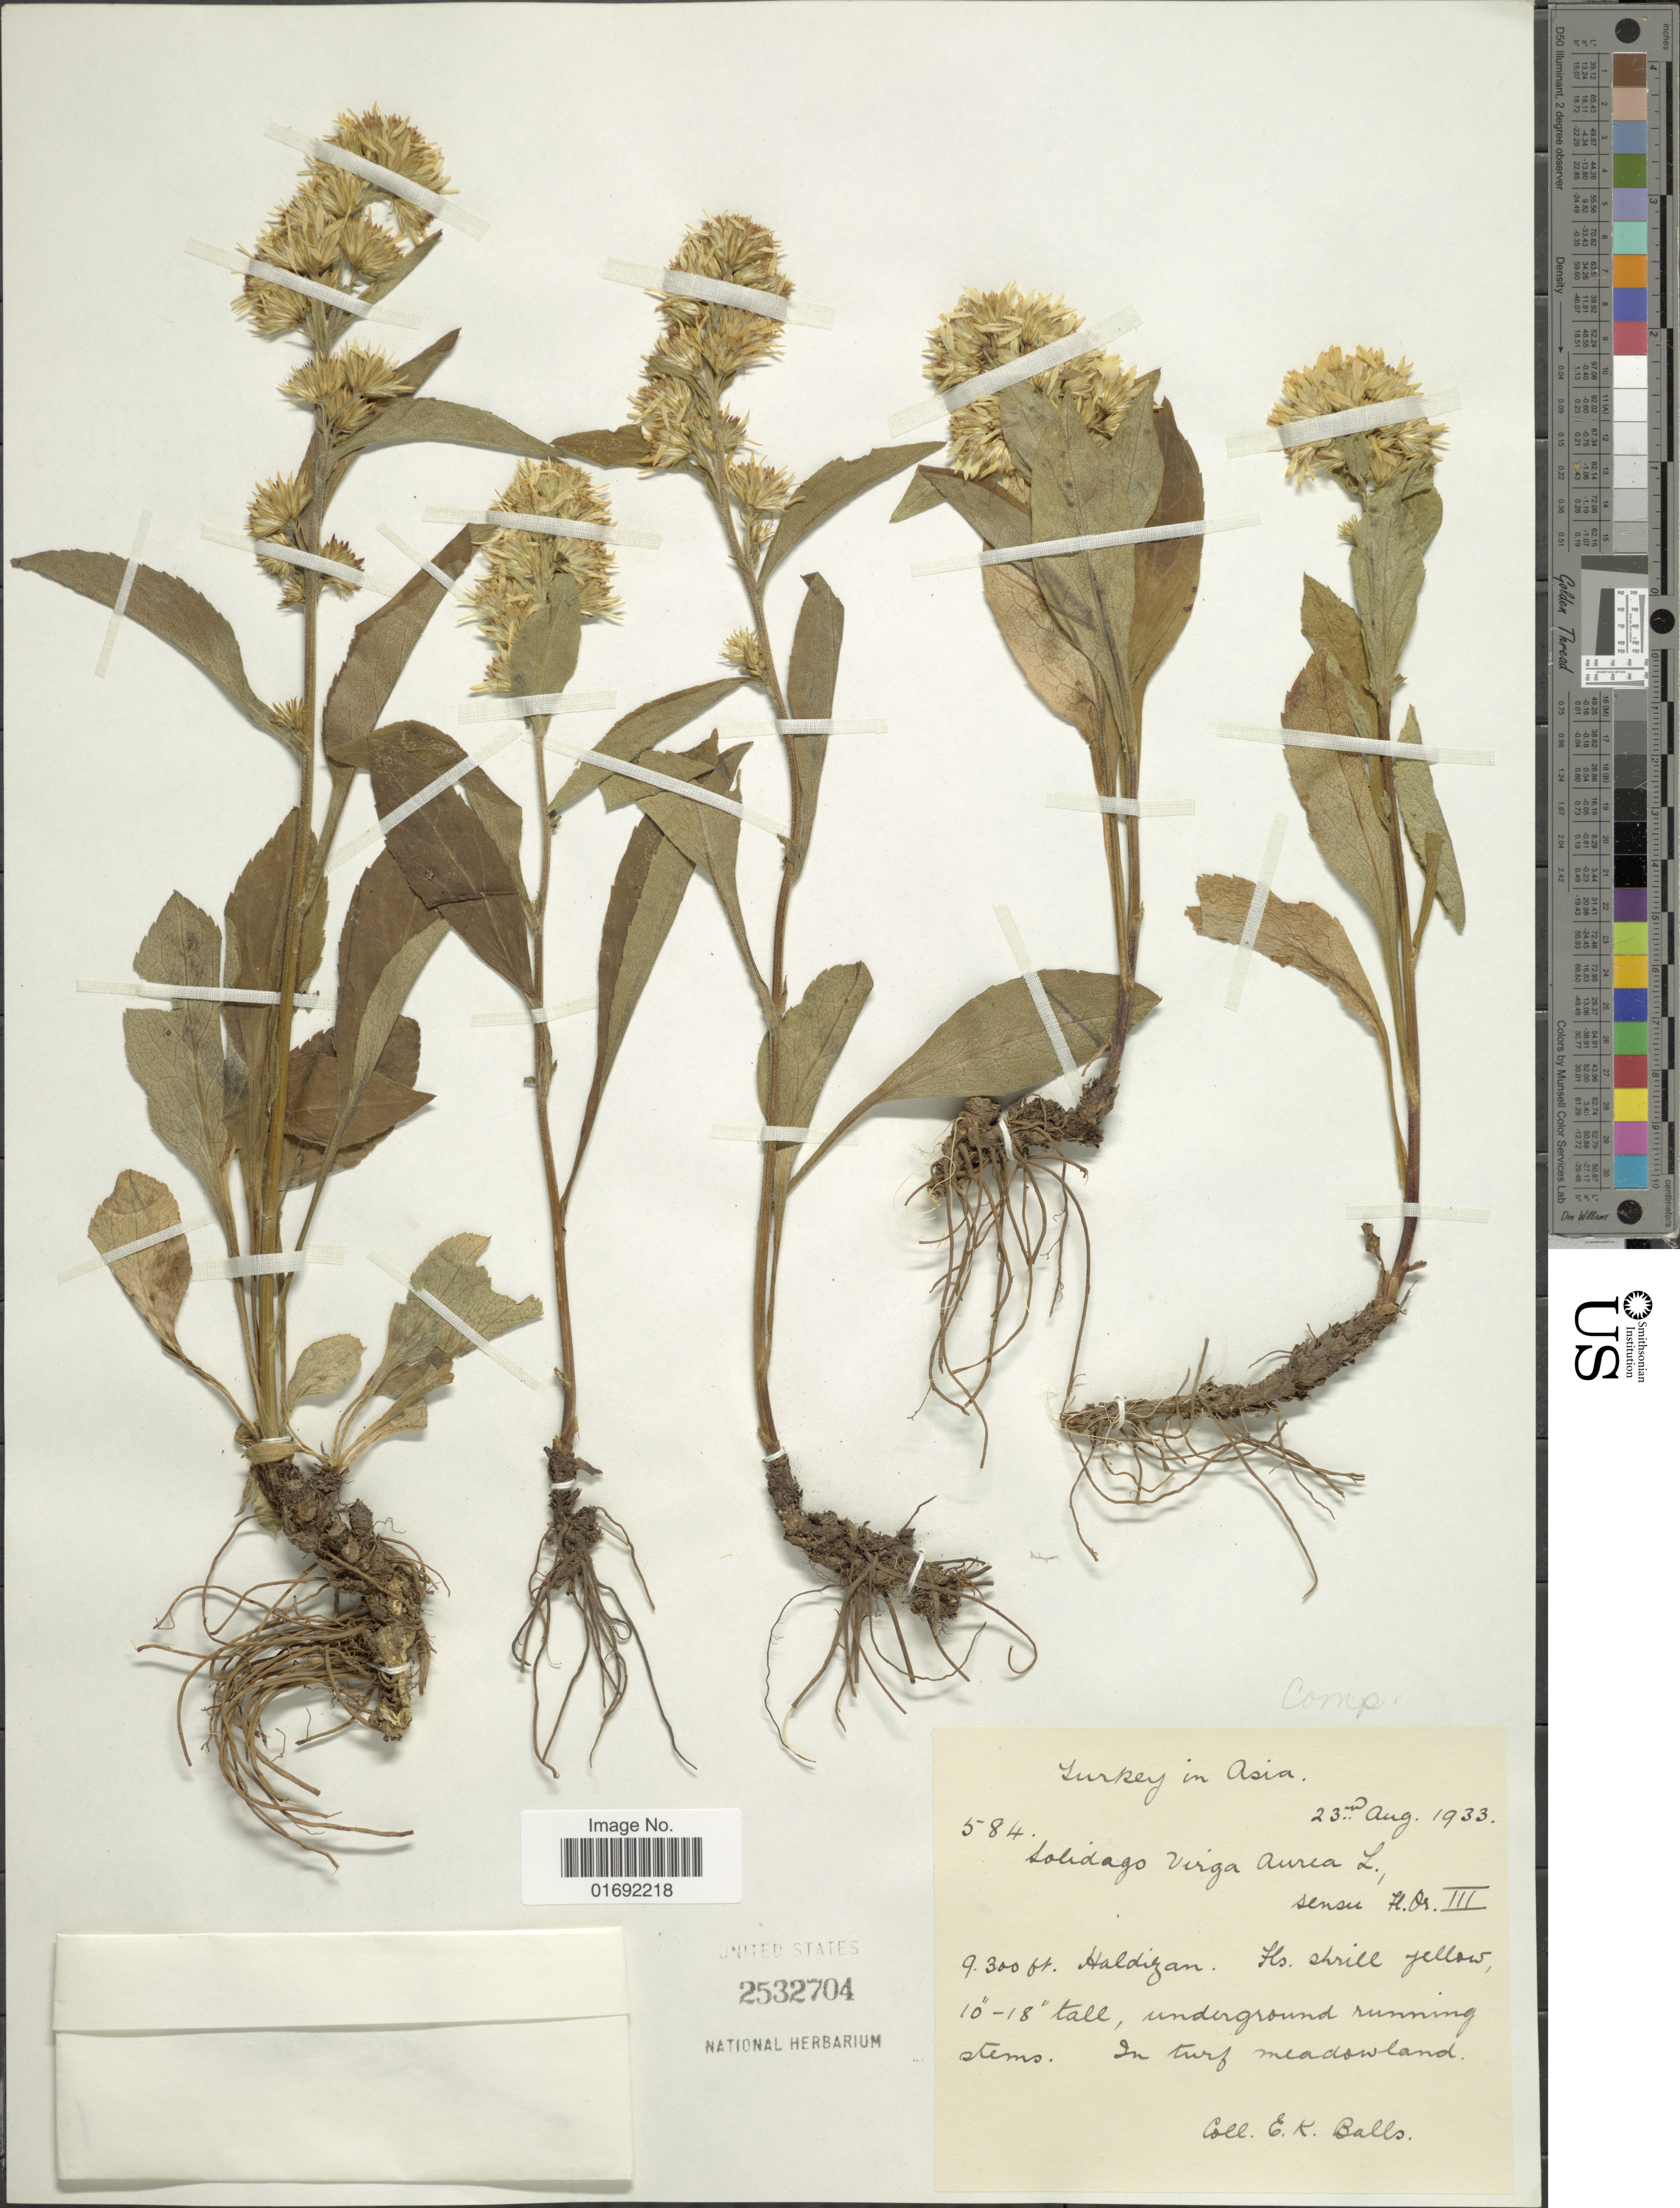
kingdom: Plantae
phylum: Tracheophyta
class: Magnoliopsida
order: Asterales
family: Asteraceae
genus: Solidago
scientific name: Solidago virgaurea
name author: L.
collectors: E. K. Balls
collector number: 584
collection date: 1933-08-23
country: Turkey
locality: Asia, Haldizan [interpreted], meadowland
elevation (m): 2835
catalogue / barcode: US 2532704